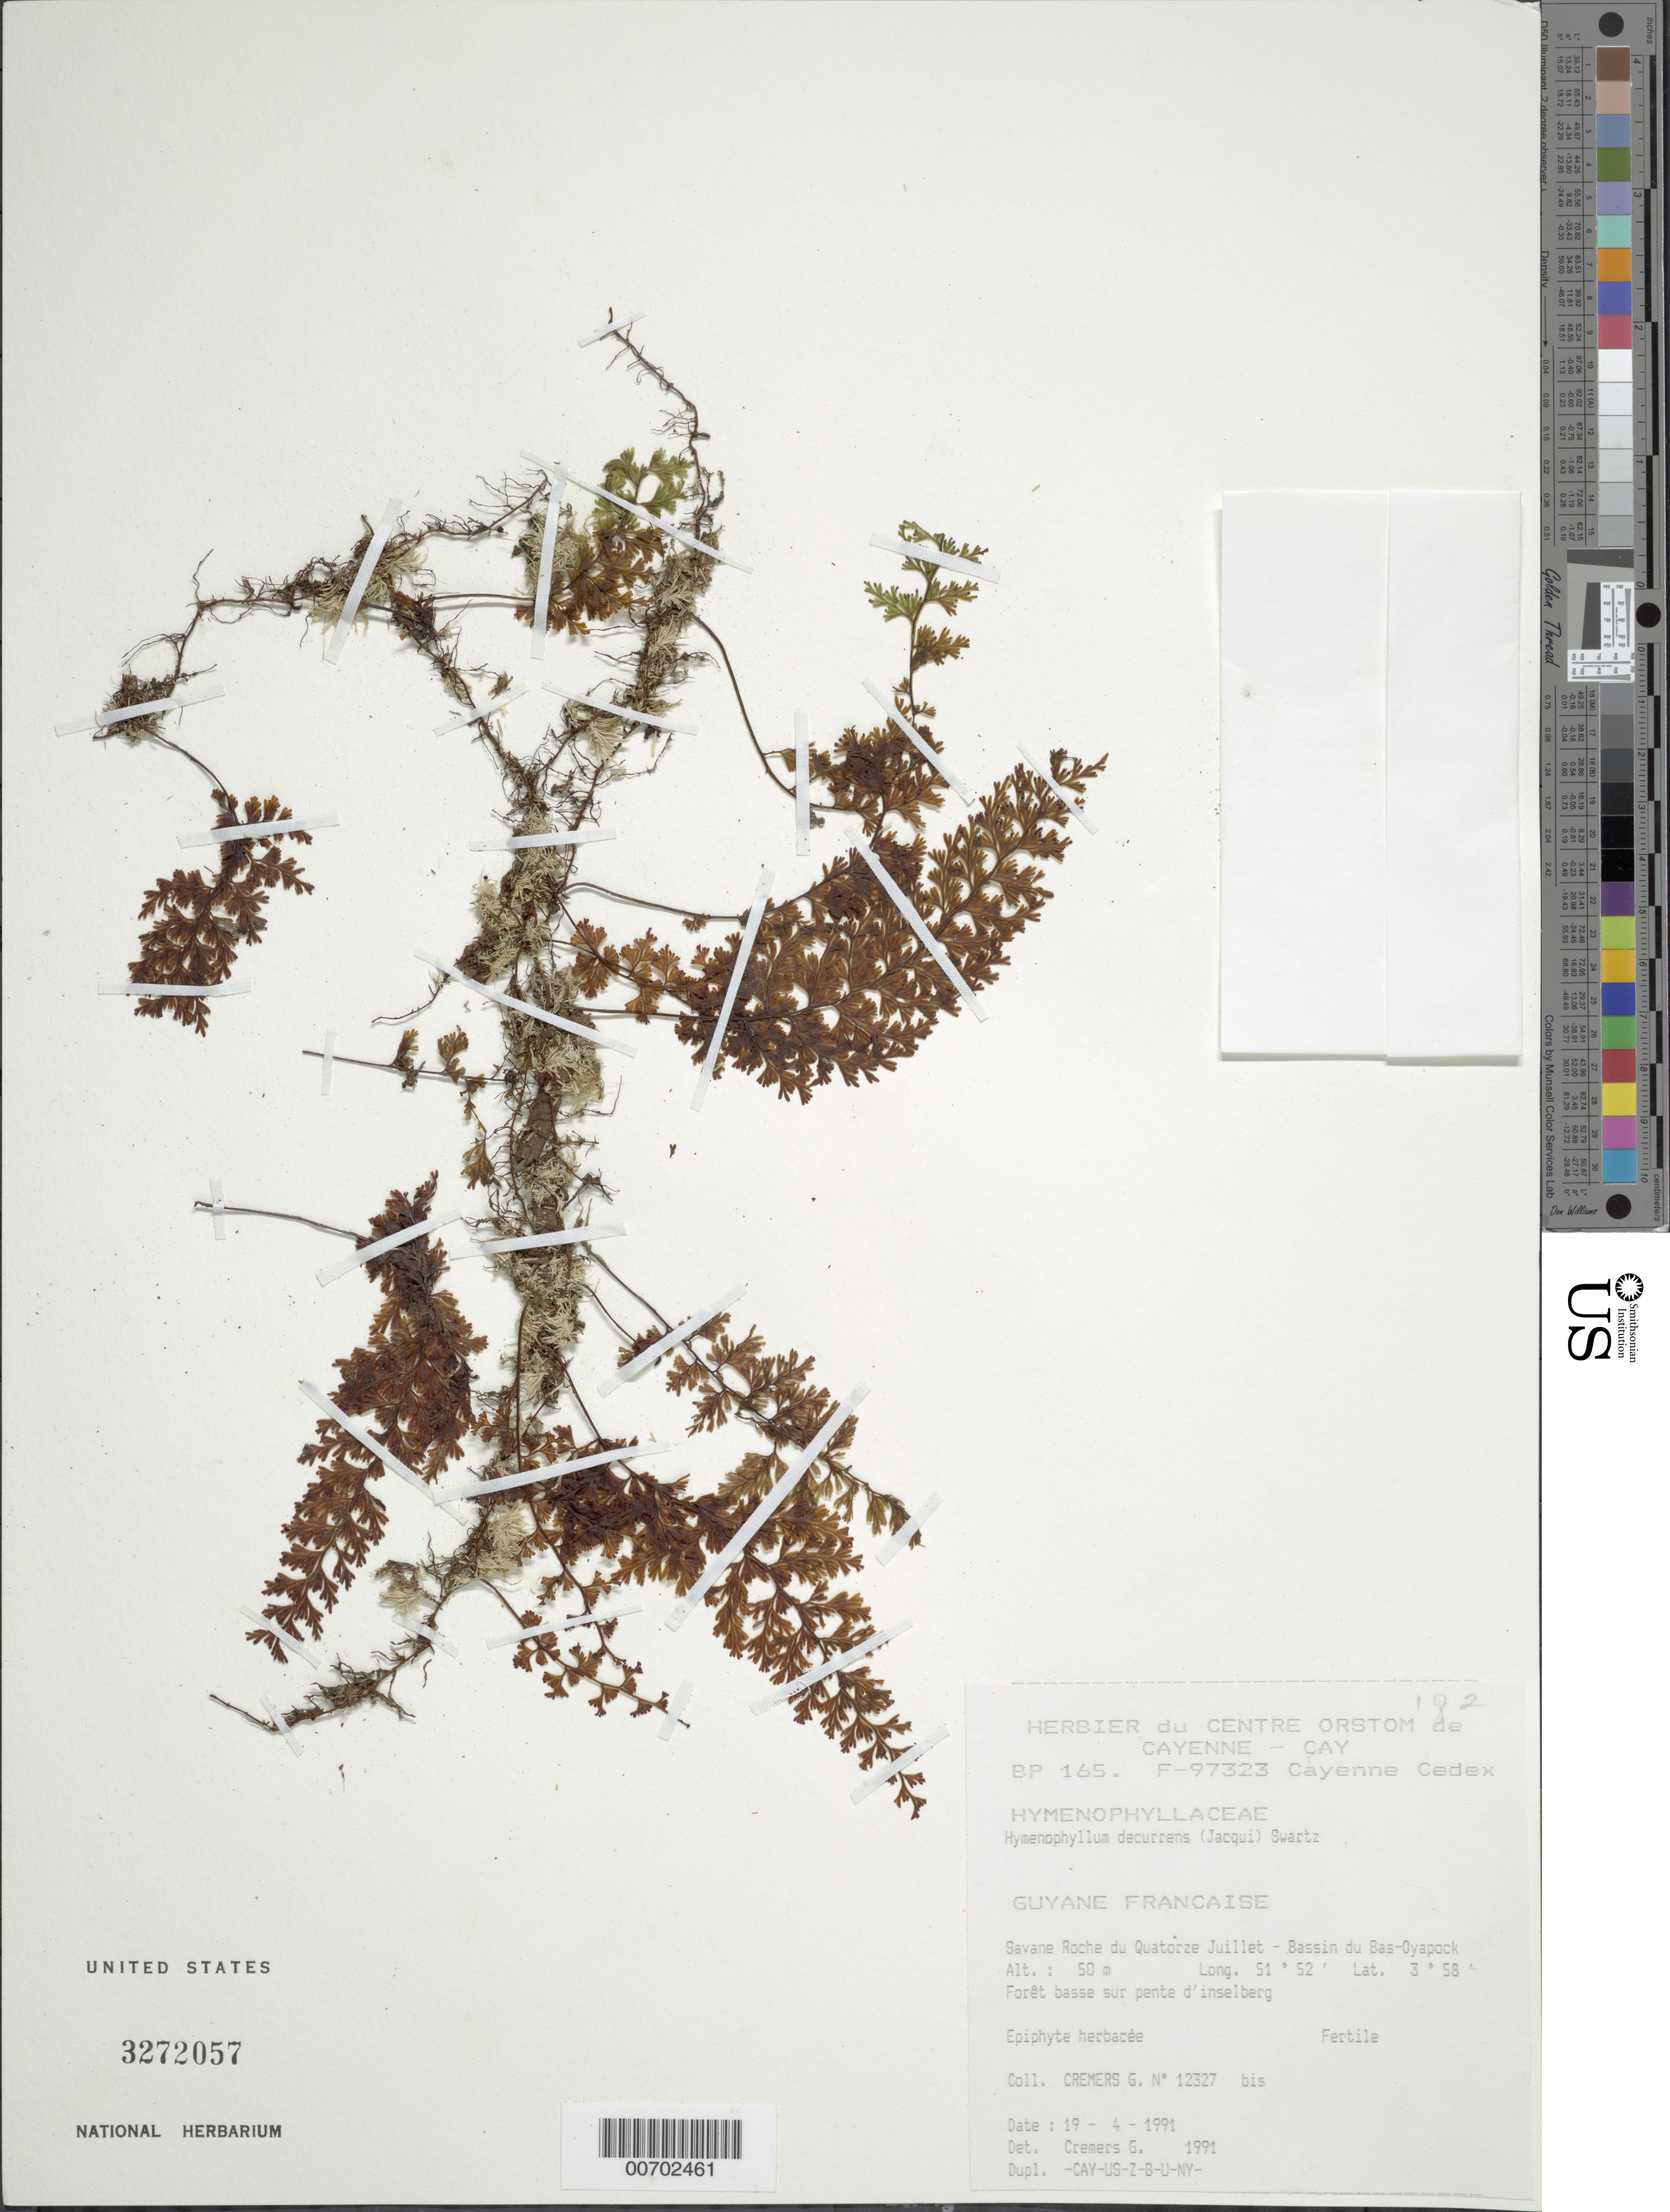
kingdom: Plantae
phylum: Tracheophyta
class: Polypodiopsida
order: Hymenophyllales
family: Hymenophyllaceae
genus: Hymenophyllum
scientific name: Hymenophyllum decurrens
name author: (Jacq.) Sw.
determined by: Cremers, Georges A.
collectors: G. Cremers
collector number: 12327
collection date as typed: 19-Apr-91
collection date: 1991-04-19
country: French Guiana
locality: Savane Roche du Quatorze Juillet, Bassin du Bas-Oyapock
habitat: Low slope forest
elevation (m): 50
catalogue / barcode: US 3272057